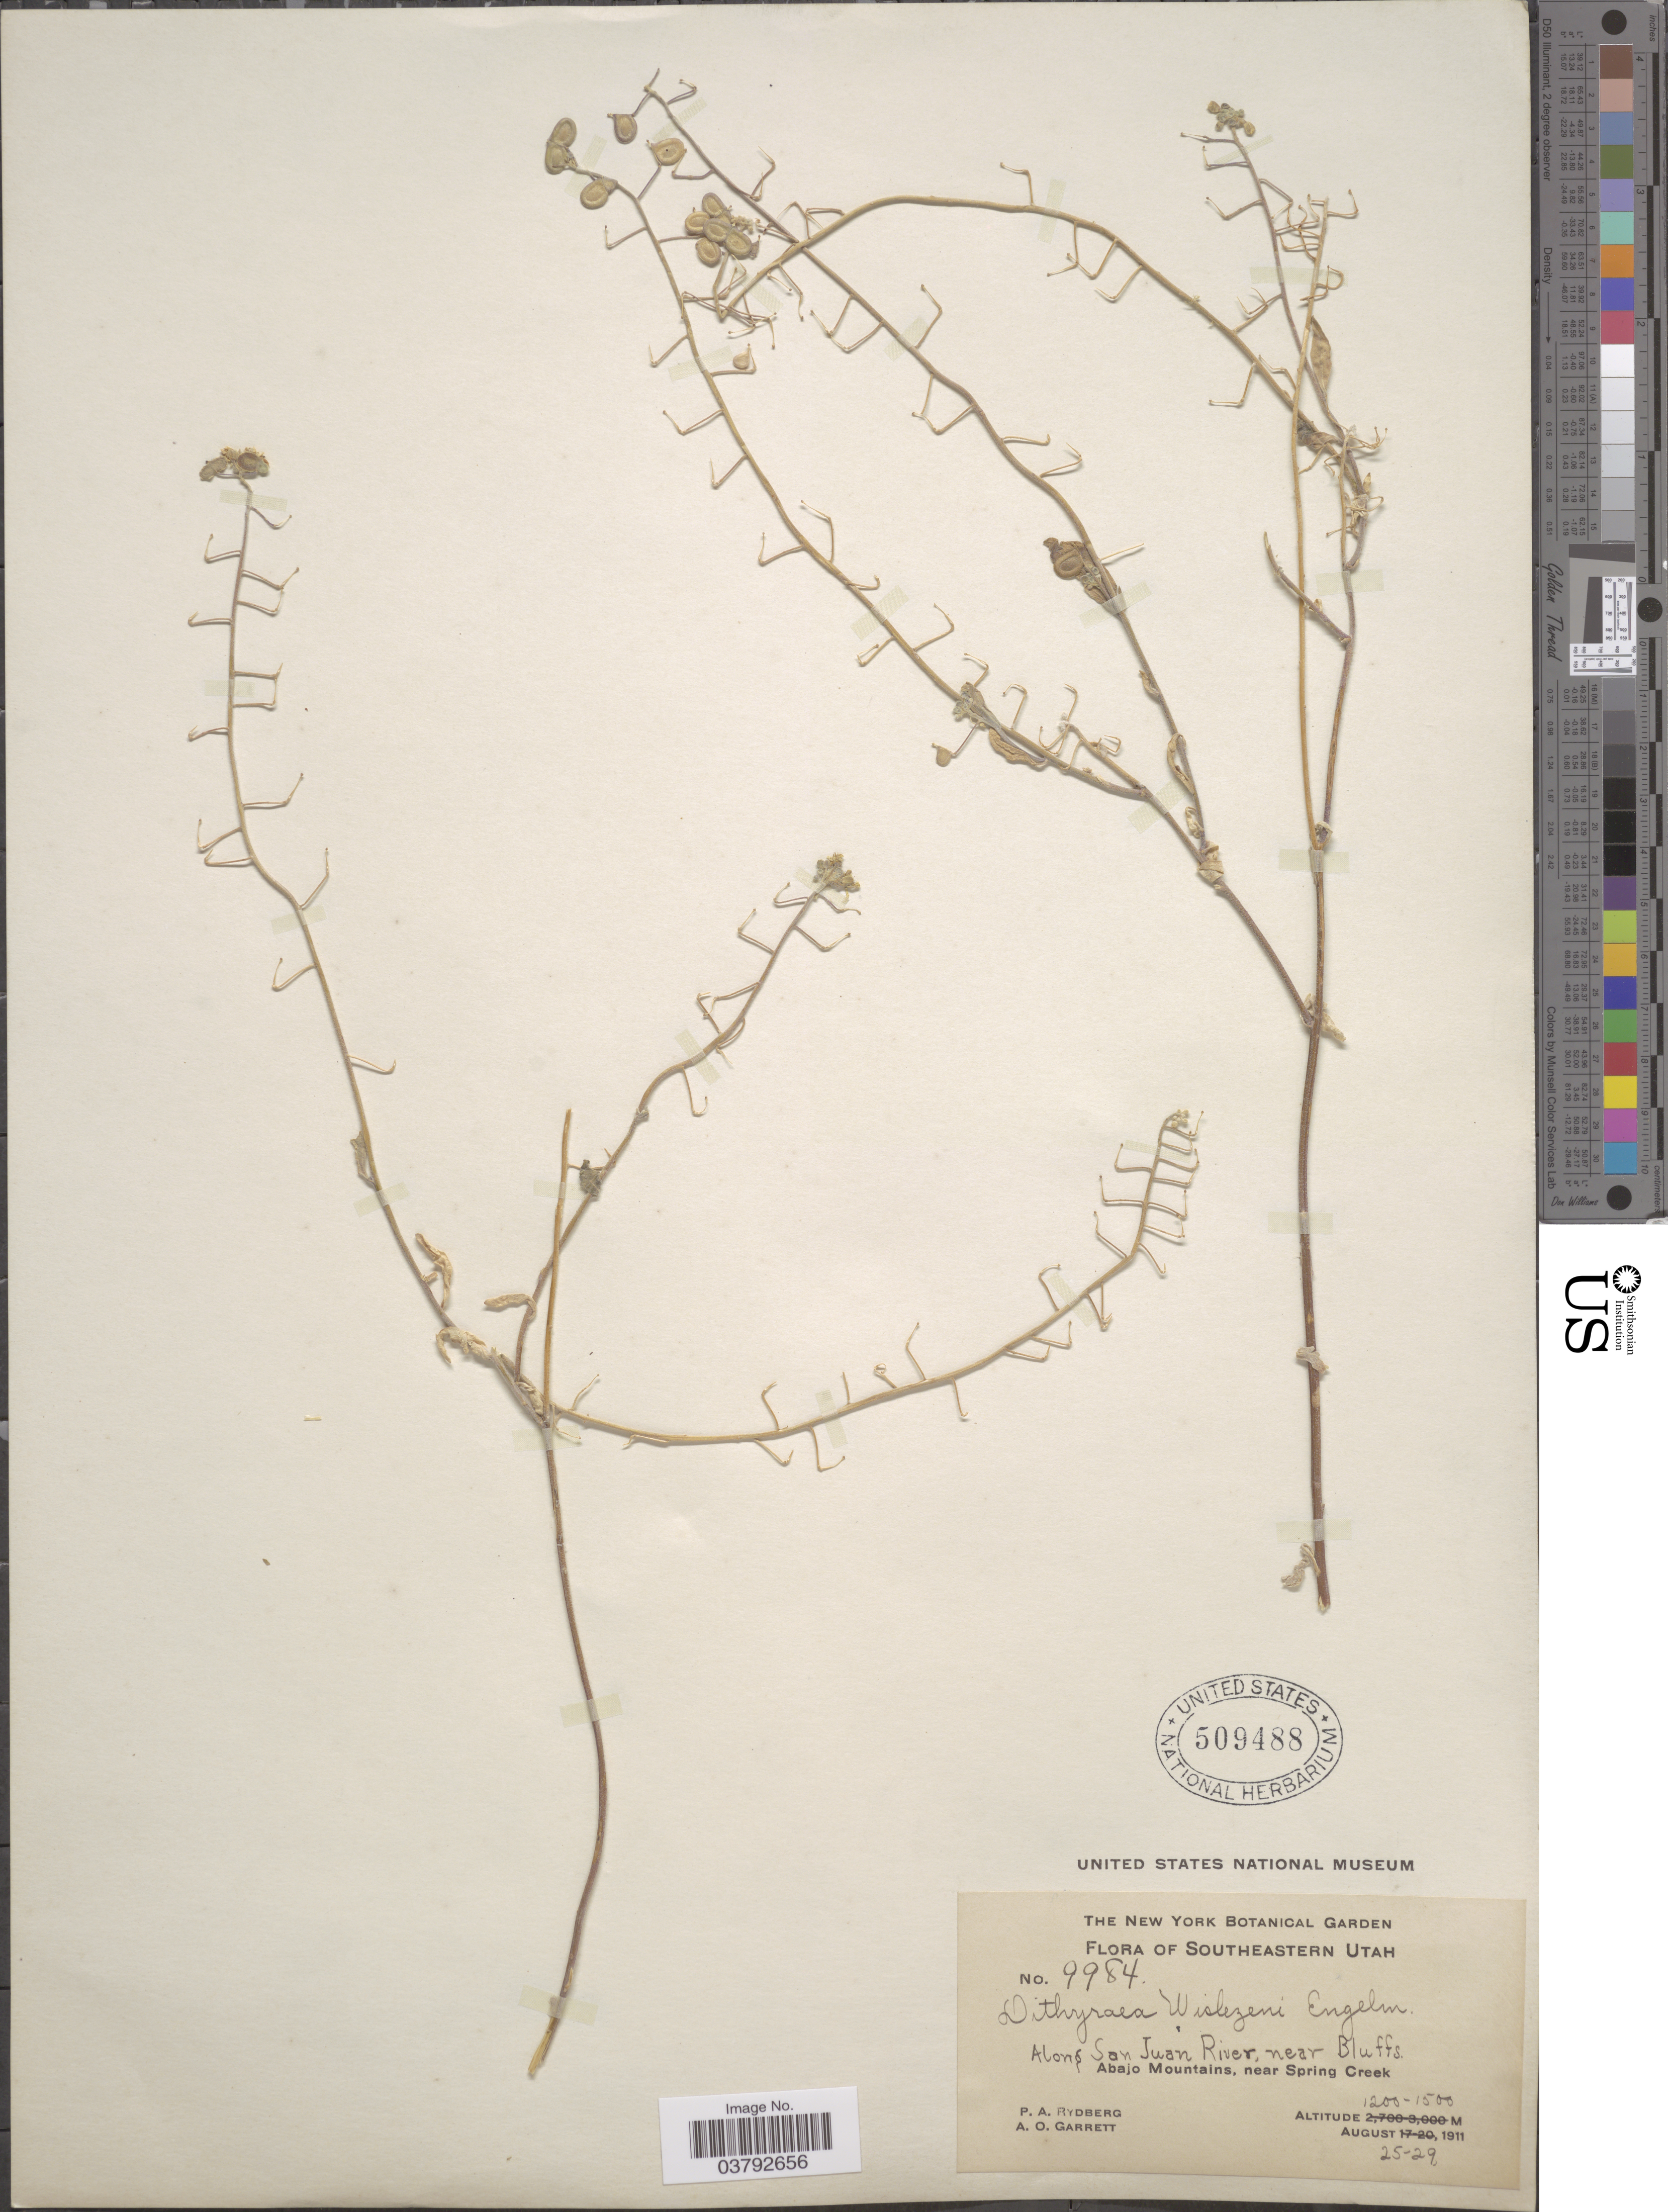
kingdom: Plantae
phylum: Tracheophyta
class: Magnoliopsida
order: Brassicales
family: Brassicaceae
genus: Dithyrea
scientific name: Dithyrea wislizeni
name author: Engelm.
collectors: P. A. Rydberg & A. O. Garrett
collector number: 9984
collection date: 1911-08-25/1911-08-29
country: United States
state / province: Utah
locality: Southeastern Utah. Along San Juan River, near Bluffs. Abajo Mountains, near Spring Creek.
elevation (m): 1200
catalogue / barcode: US 509488